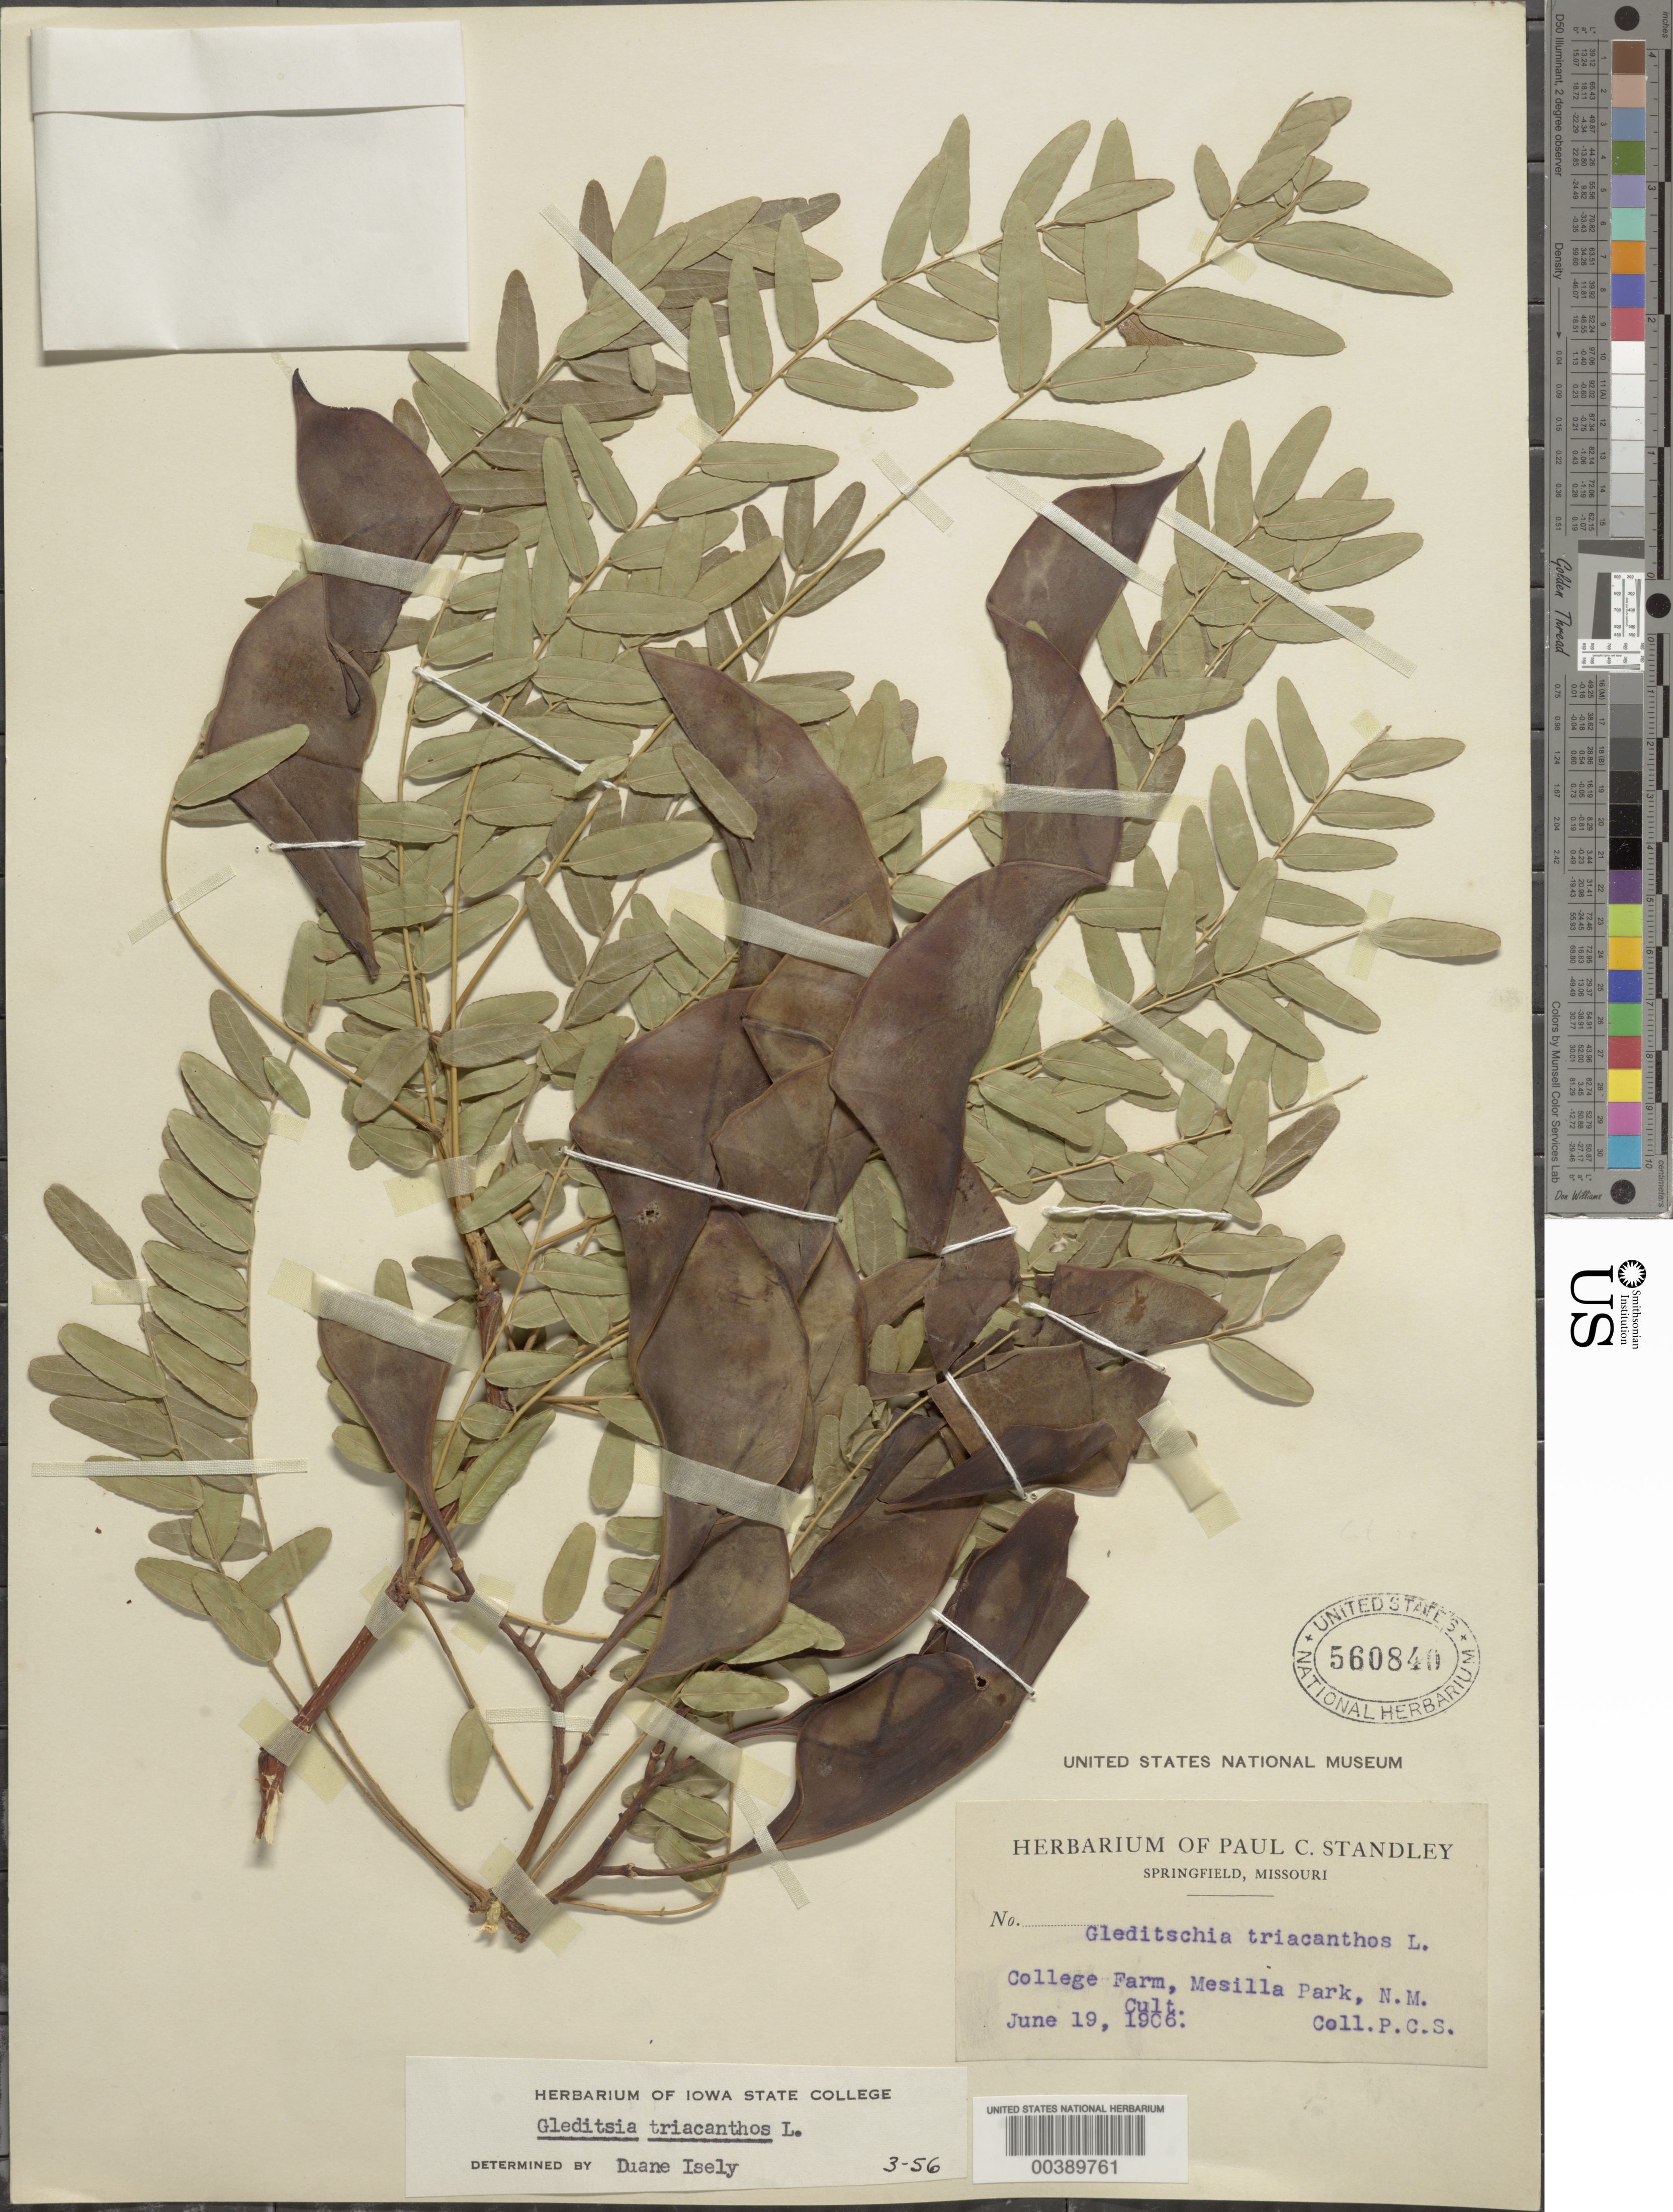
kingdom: Plantae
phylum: Tracheophyta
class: Magnoliopsida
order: Fabales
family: Fabaceae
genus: Gleditsia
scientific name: Gleditsia triacanthos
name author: L.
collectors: P. C. Standley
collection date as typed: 19 Jun 1906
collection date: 1906-06-19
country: United States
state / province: New Mexico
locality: College farm, mesilla park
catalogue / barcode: US 560840